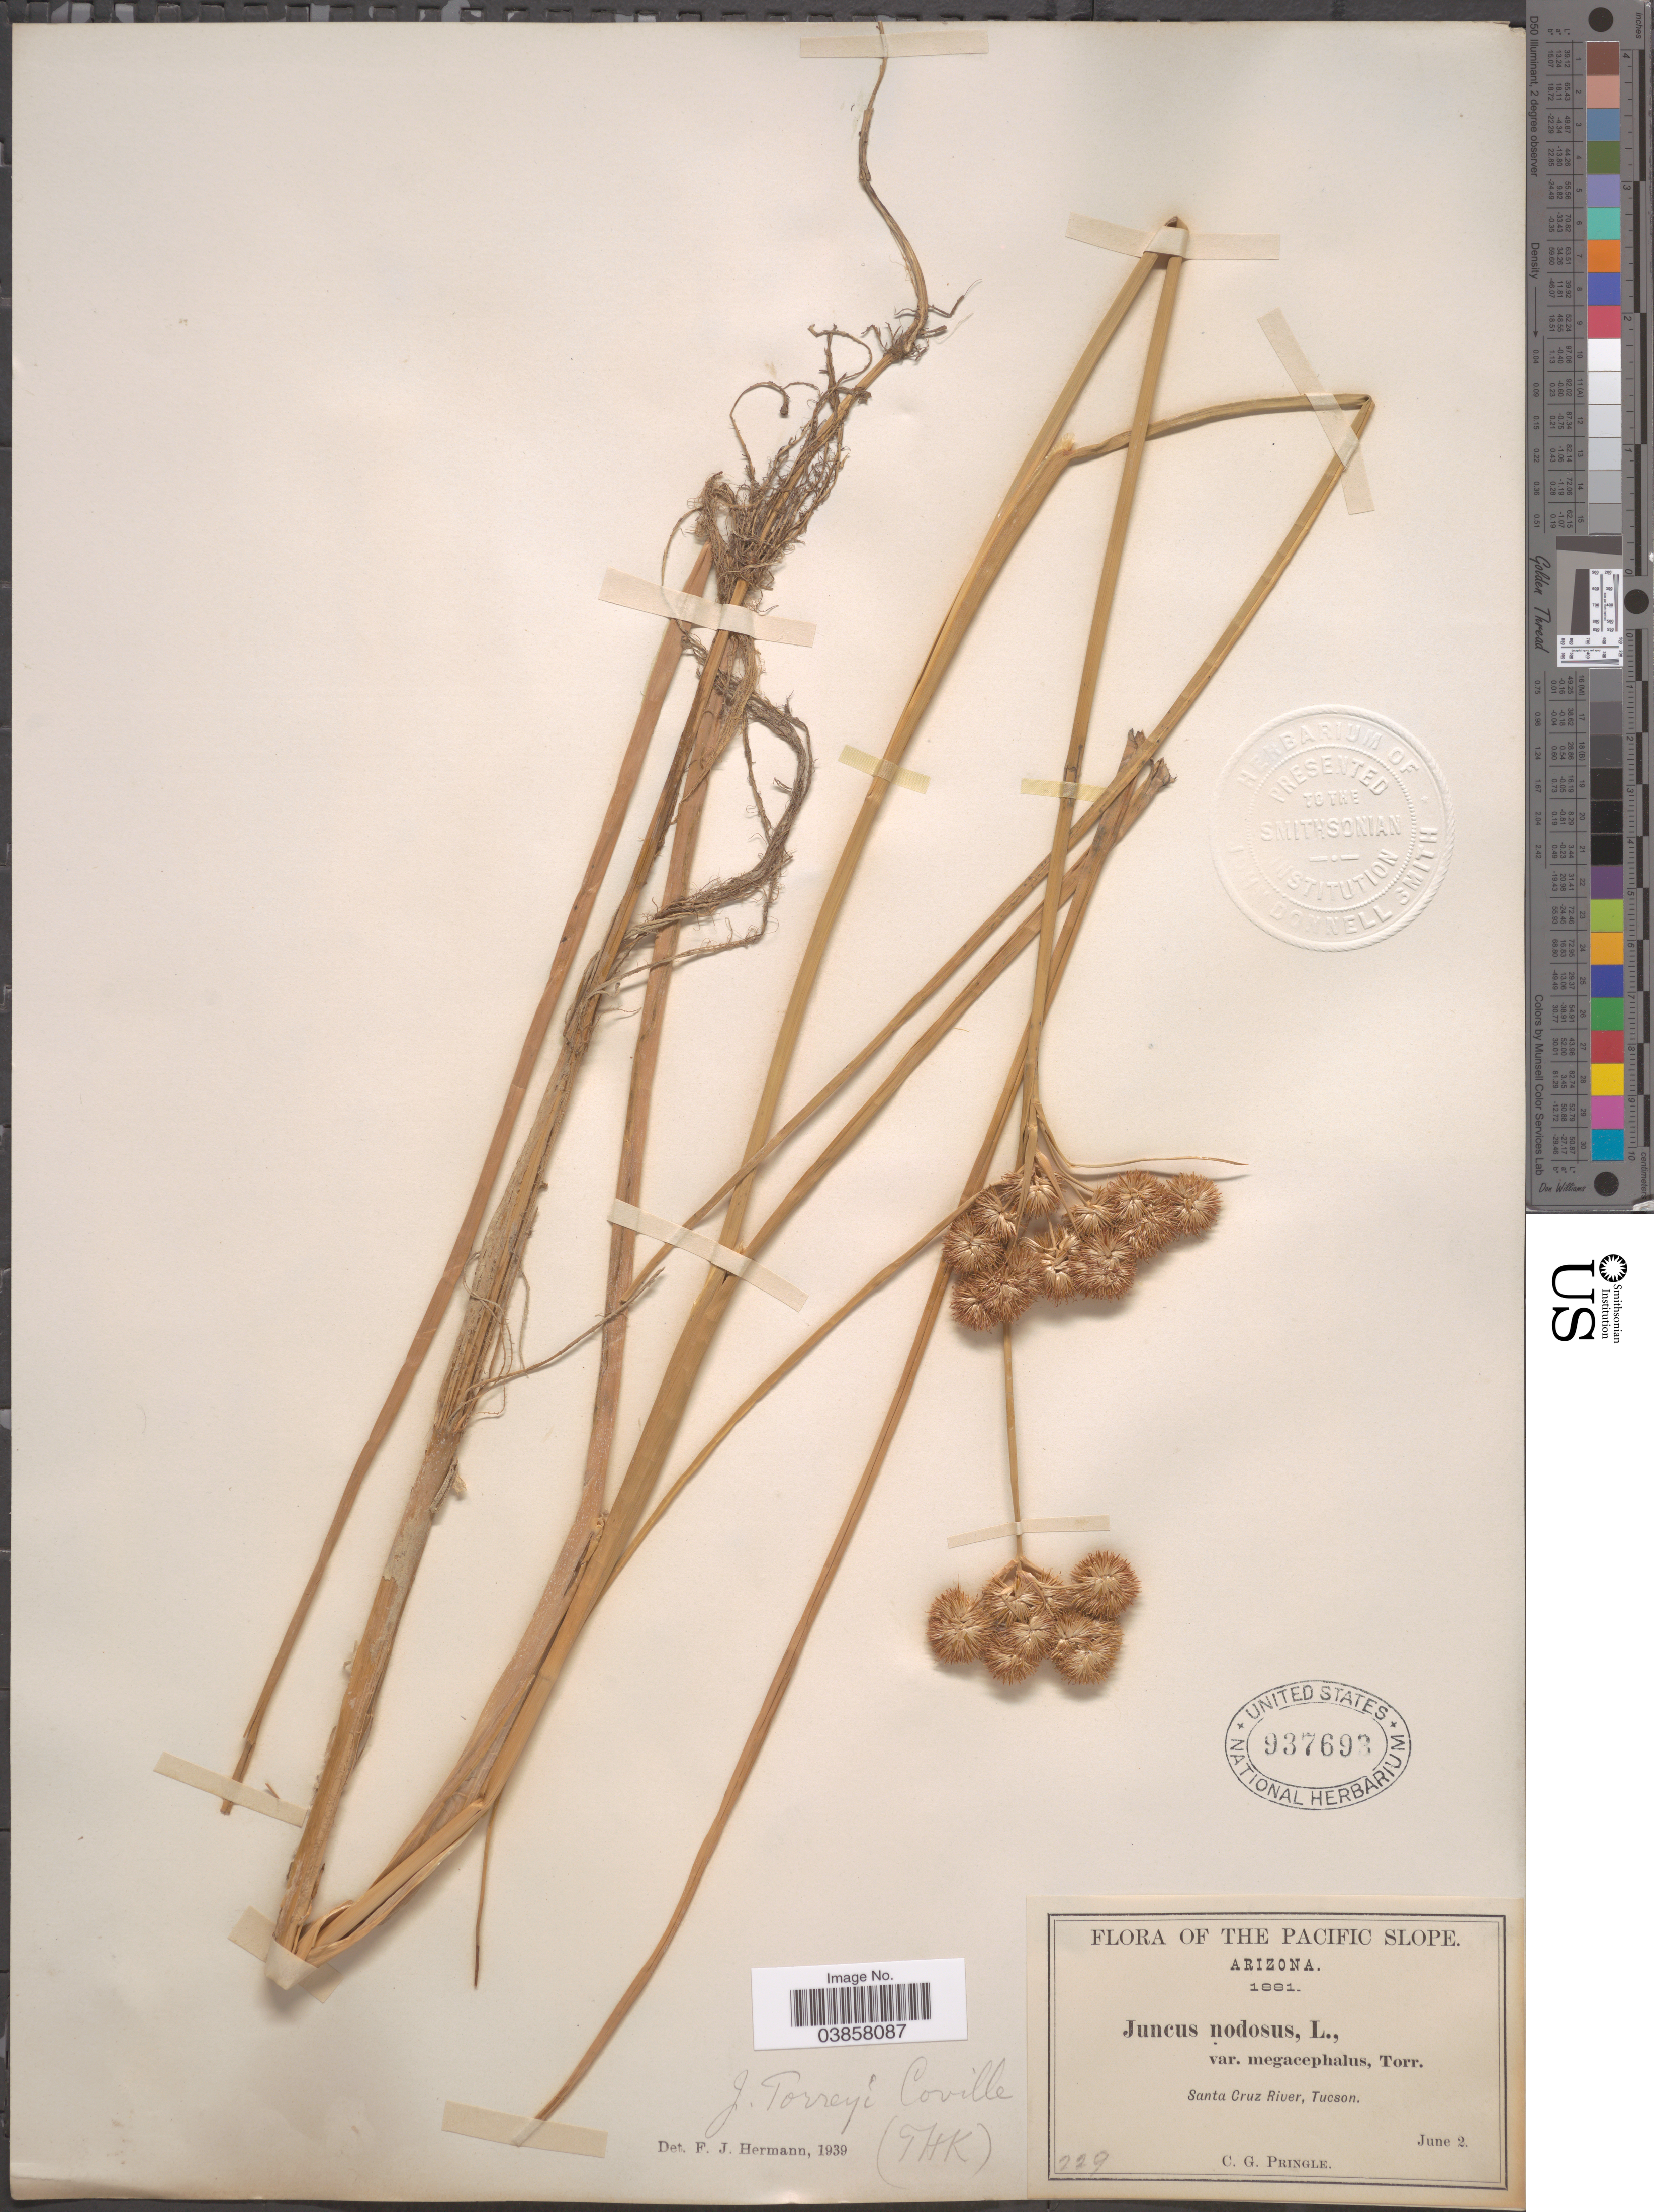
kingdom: Plantae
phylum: Tracheophyta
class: Liliopsida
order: Poales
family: Juncaceae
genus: Juncus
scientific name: Juncus torreyi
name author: Coville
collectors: C. G. Pringle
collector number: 229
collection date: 1881-06-02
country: United States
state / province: Arizona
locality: The Pacific Slope. Santa Cruz River, Tucson.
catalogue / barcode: US 937693